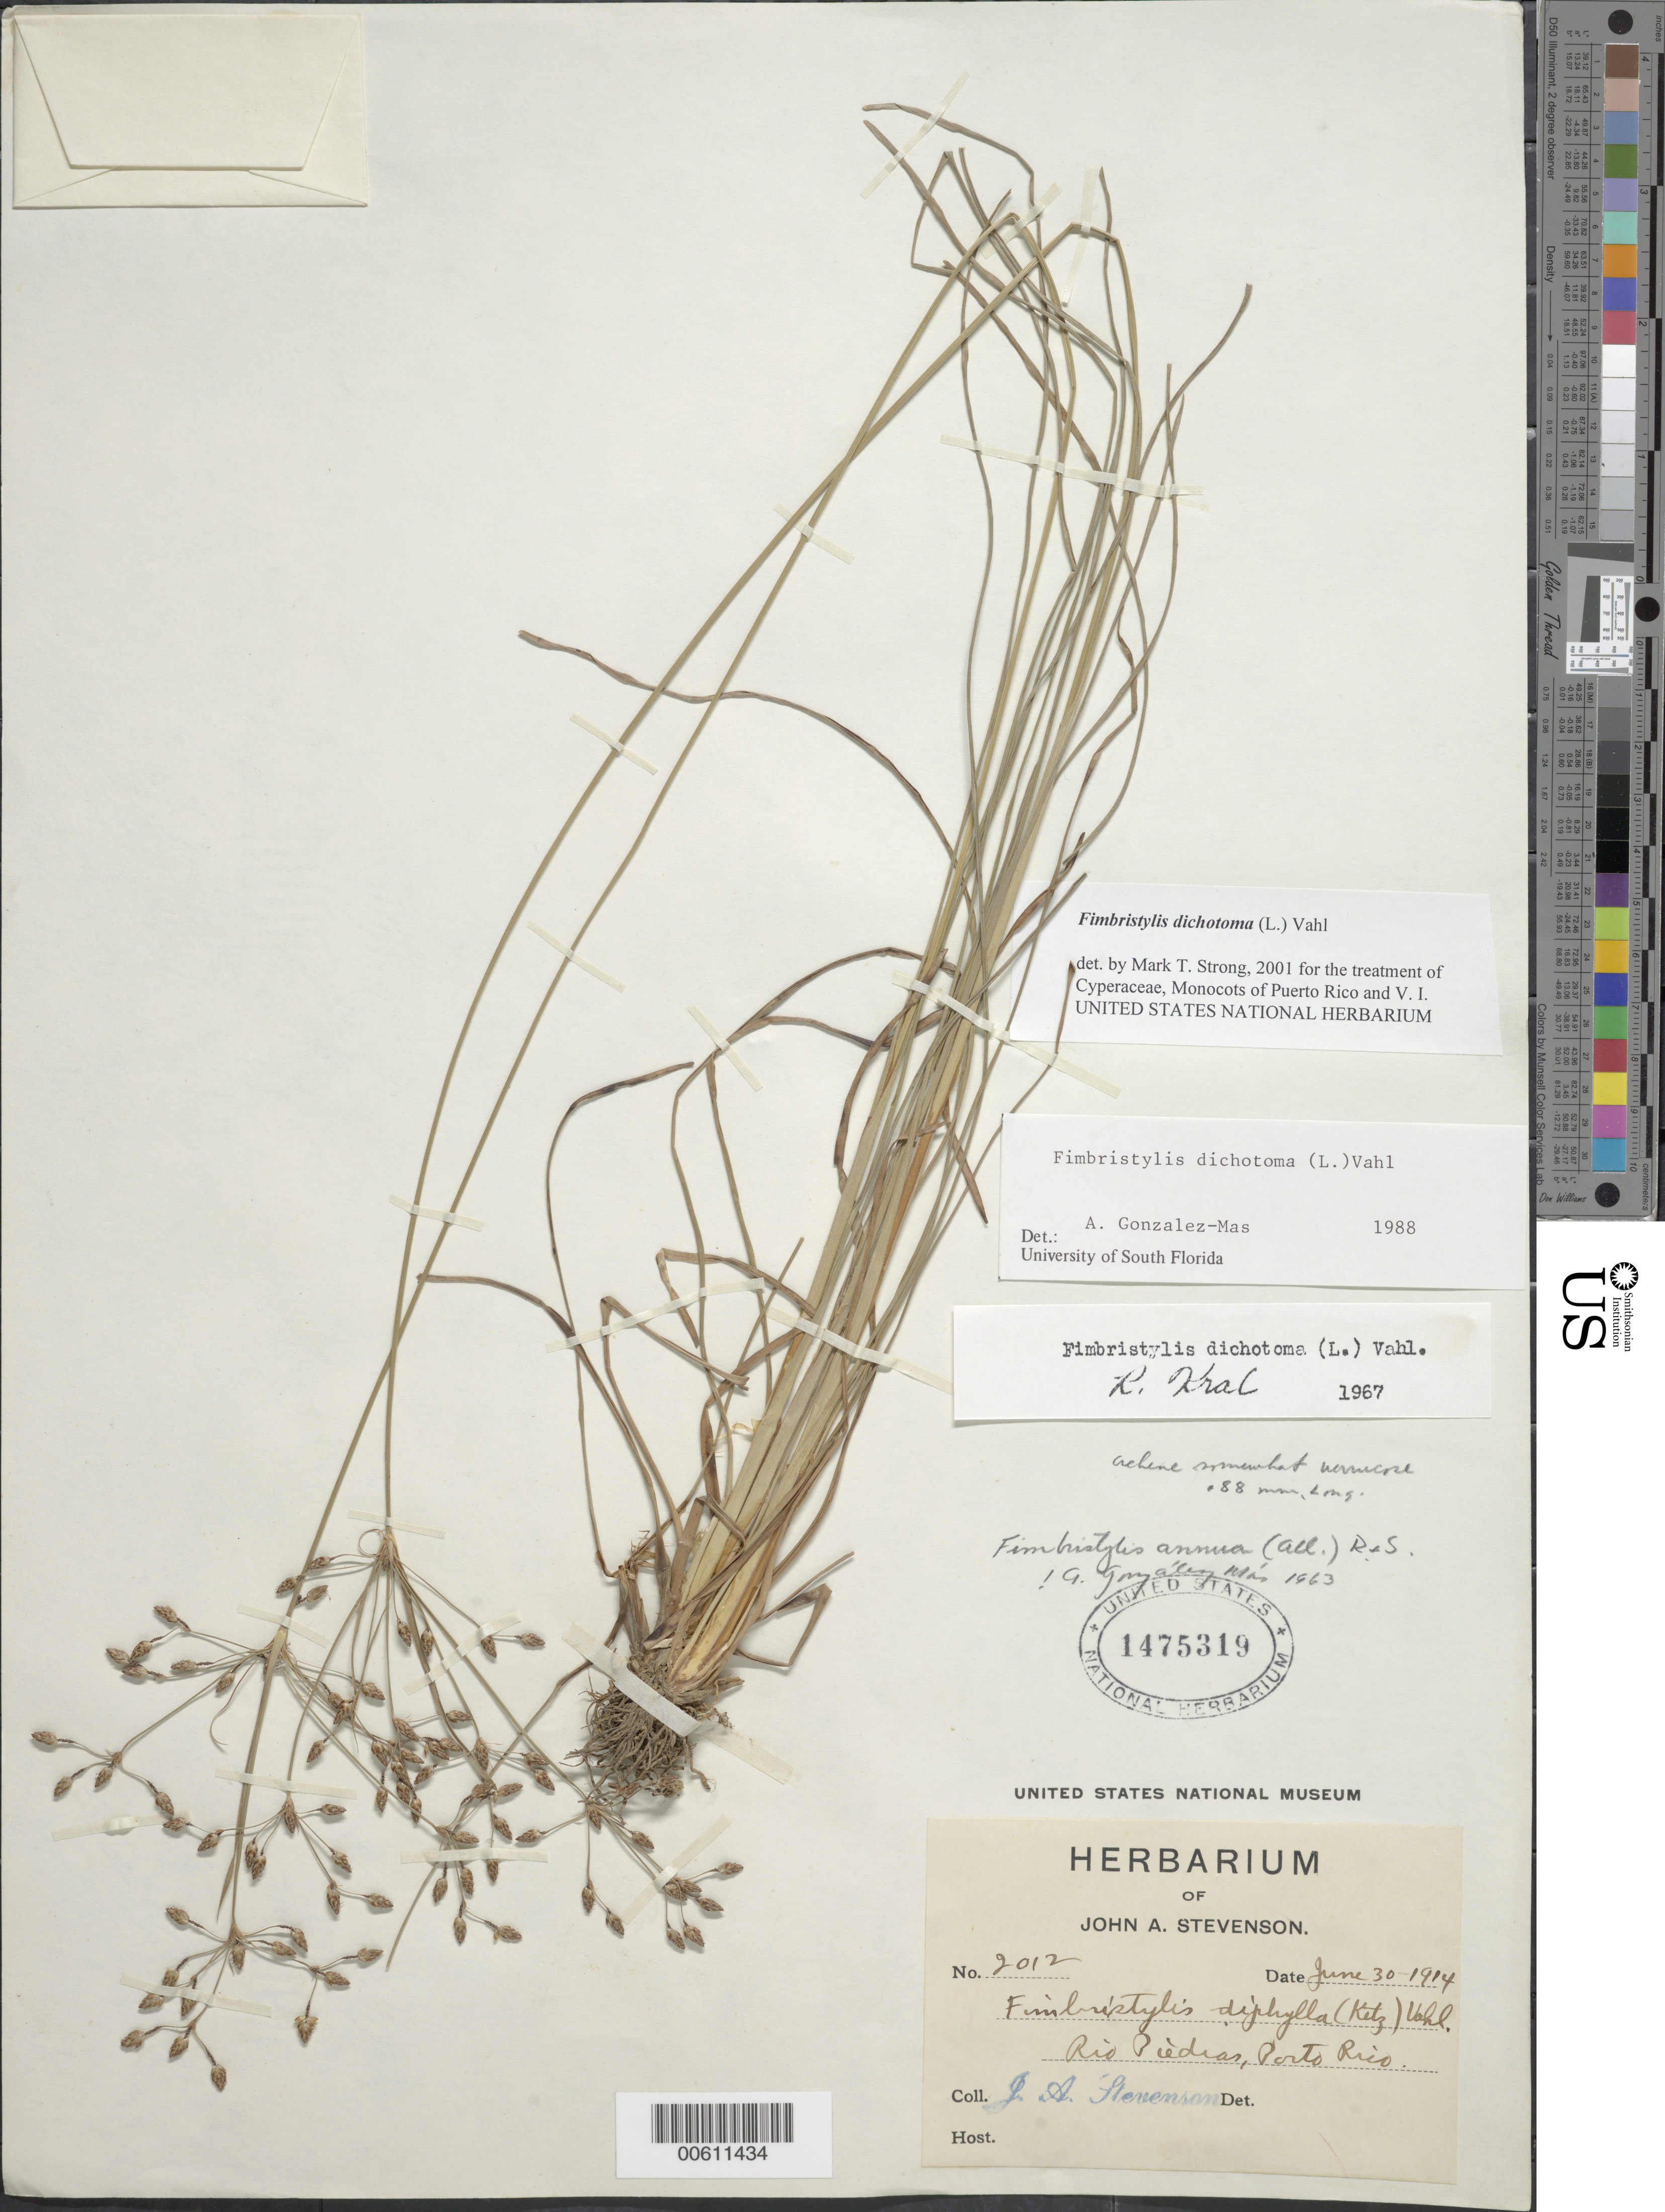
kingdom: Plantae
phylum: Tracheophyta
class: Liliopsida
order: Poales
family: Cyperaceae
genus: Fimbristylis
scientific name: Fimbristylis dichotoma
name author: (L.) Vahl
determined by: Strong, M. T., (US), Smithsonian Institution - National Museum of Natural History (UNITED STATES)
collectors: J. Stevenson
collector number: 2012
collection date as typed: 30 Jun 1914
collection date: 1914-06-30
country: Puerto Rico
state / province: San Juan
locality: Rio Piedras.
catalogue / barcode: US 1475319